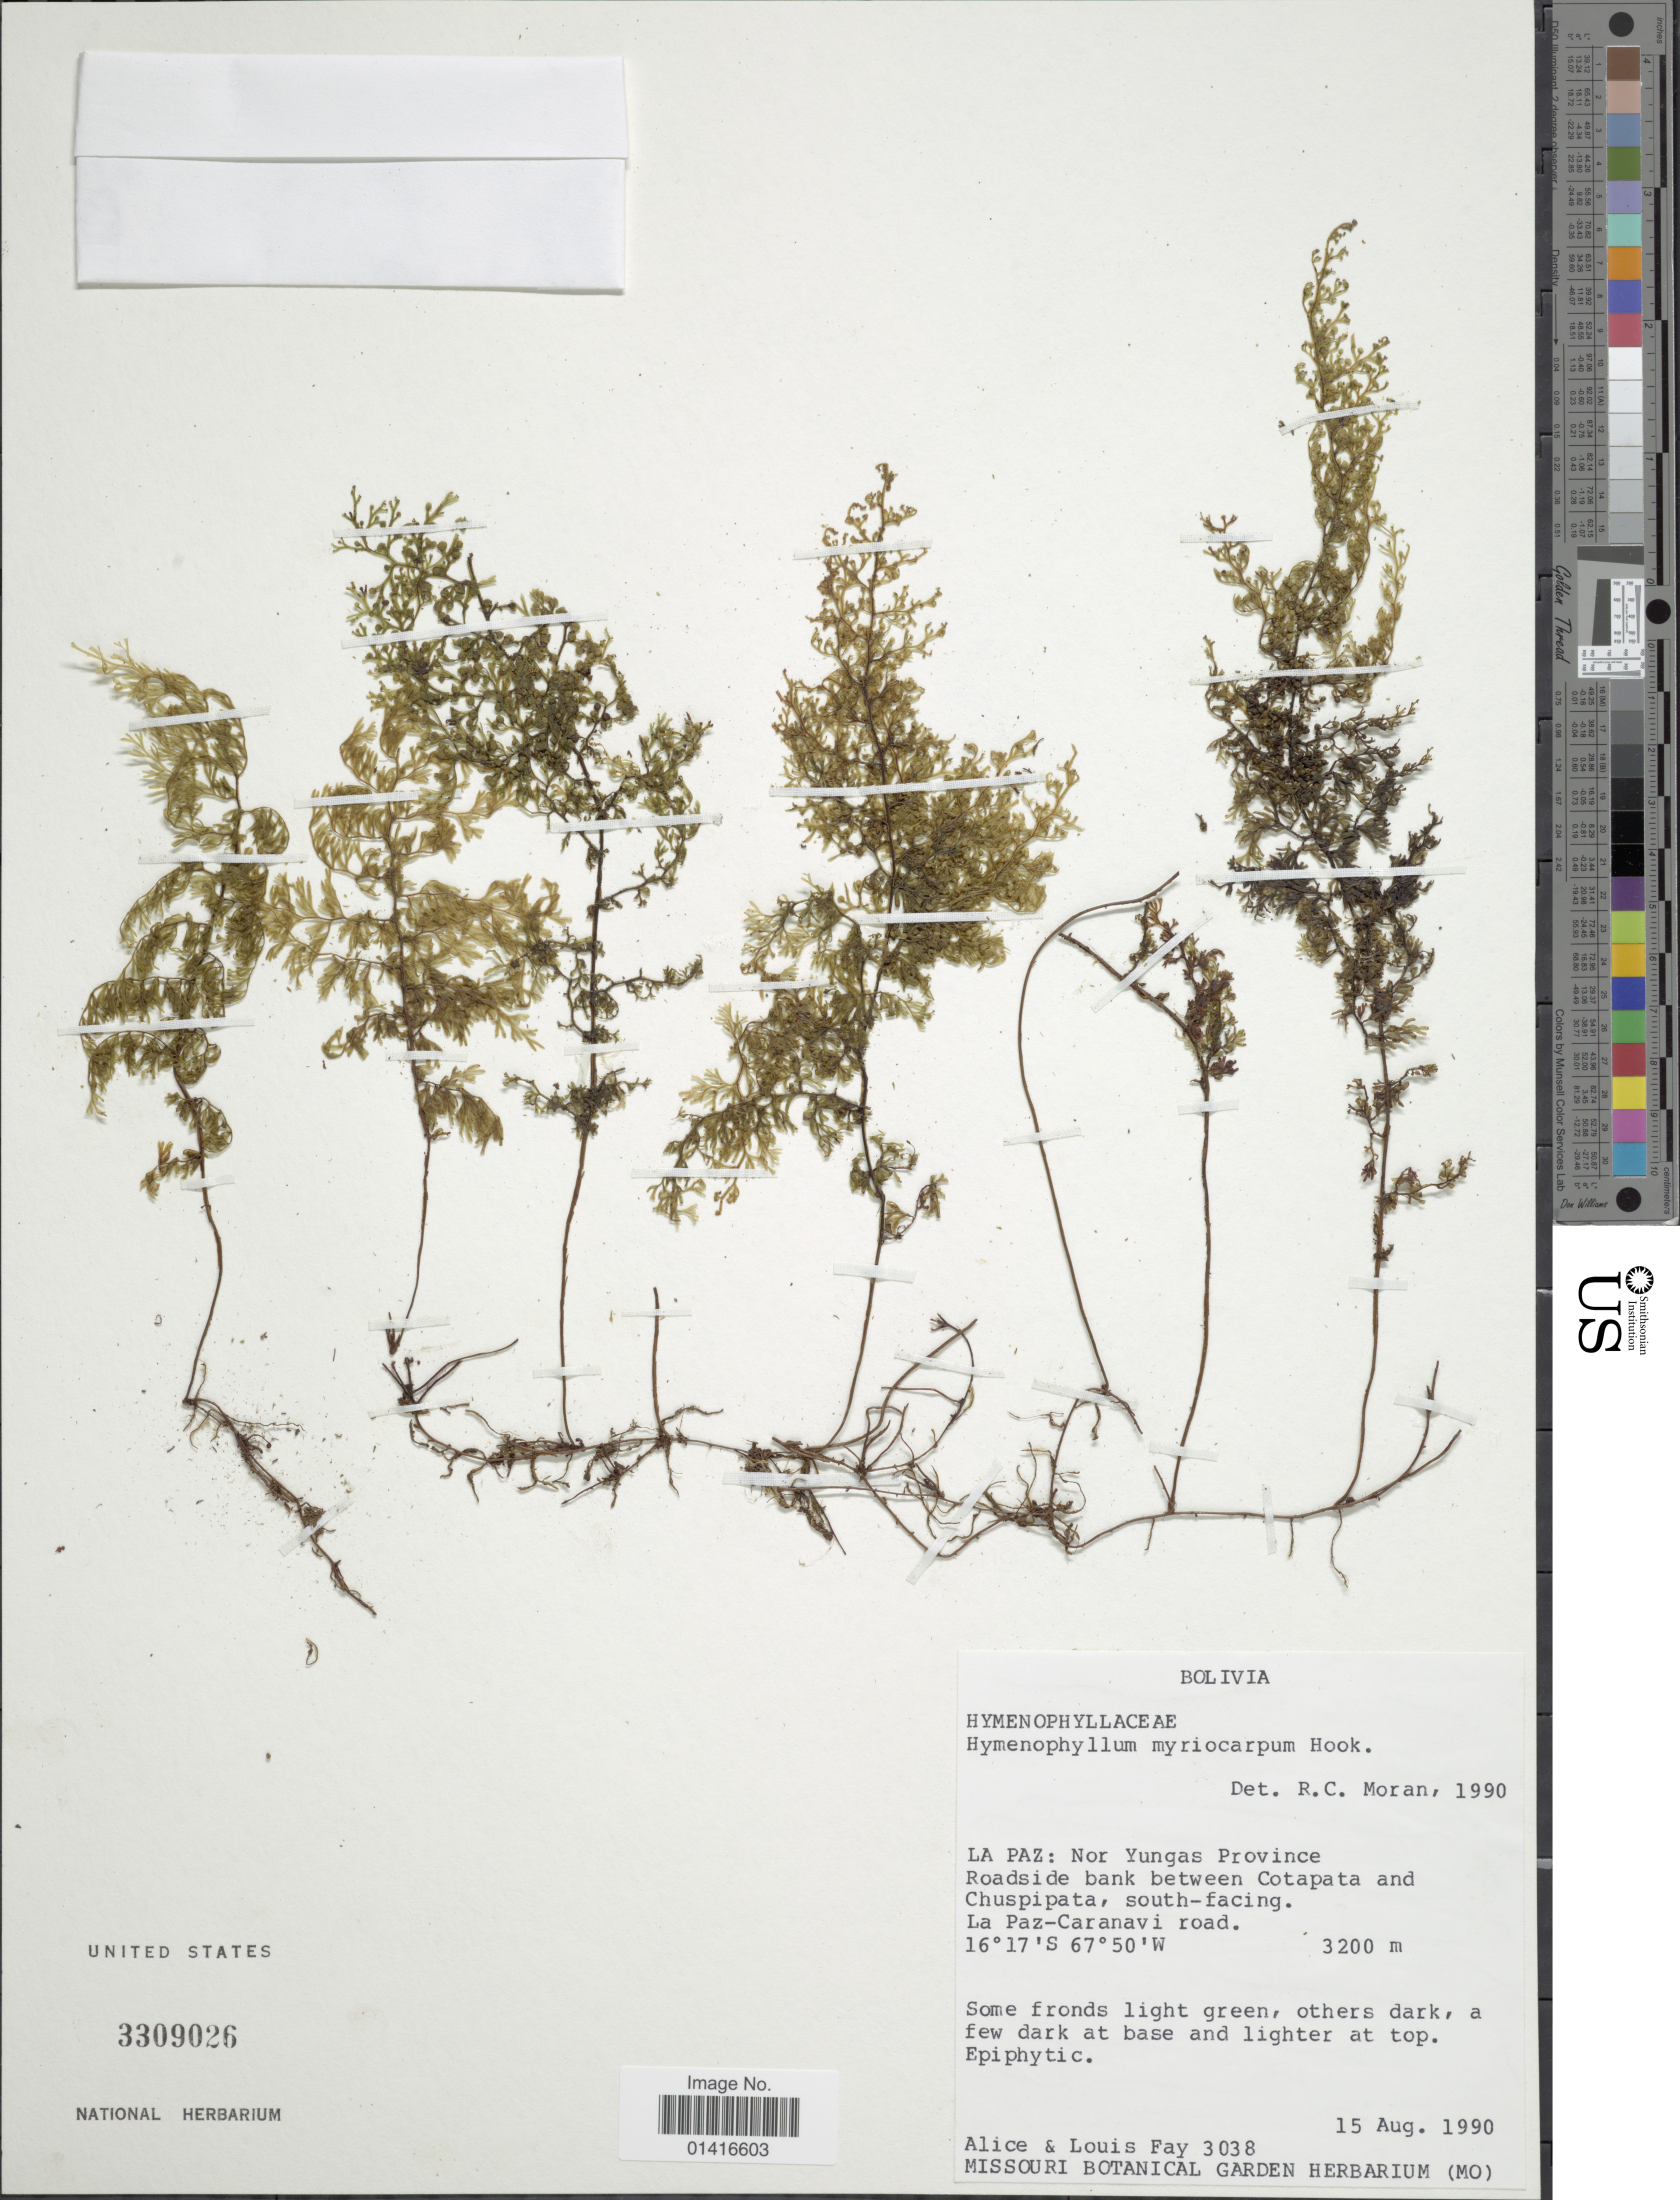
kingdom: Plantae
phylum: Tracheophyta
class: Polypodiopsida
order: Hymenophyllales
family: Hymenophyllaceae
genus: Hymenophyllum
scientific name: Hymenophyllum myriocarpum var. myriocarpum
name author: Hook.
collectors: A. Fay & L. Fay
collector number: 3038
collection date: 1990-08-15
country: Bolivia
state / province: La Paz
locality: Nor Yungas Province Roadside bank between Cotapata and Chuspipata, south facing. La Paz-Caranvi road.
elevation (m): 3200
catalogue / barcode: US 3309026